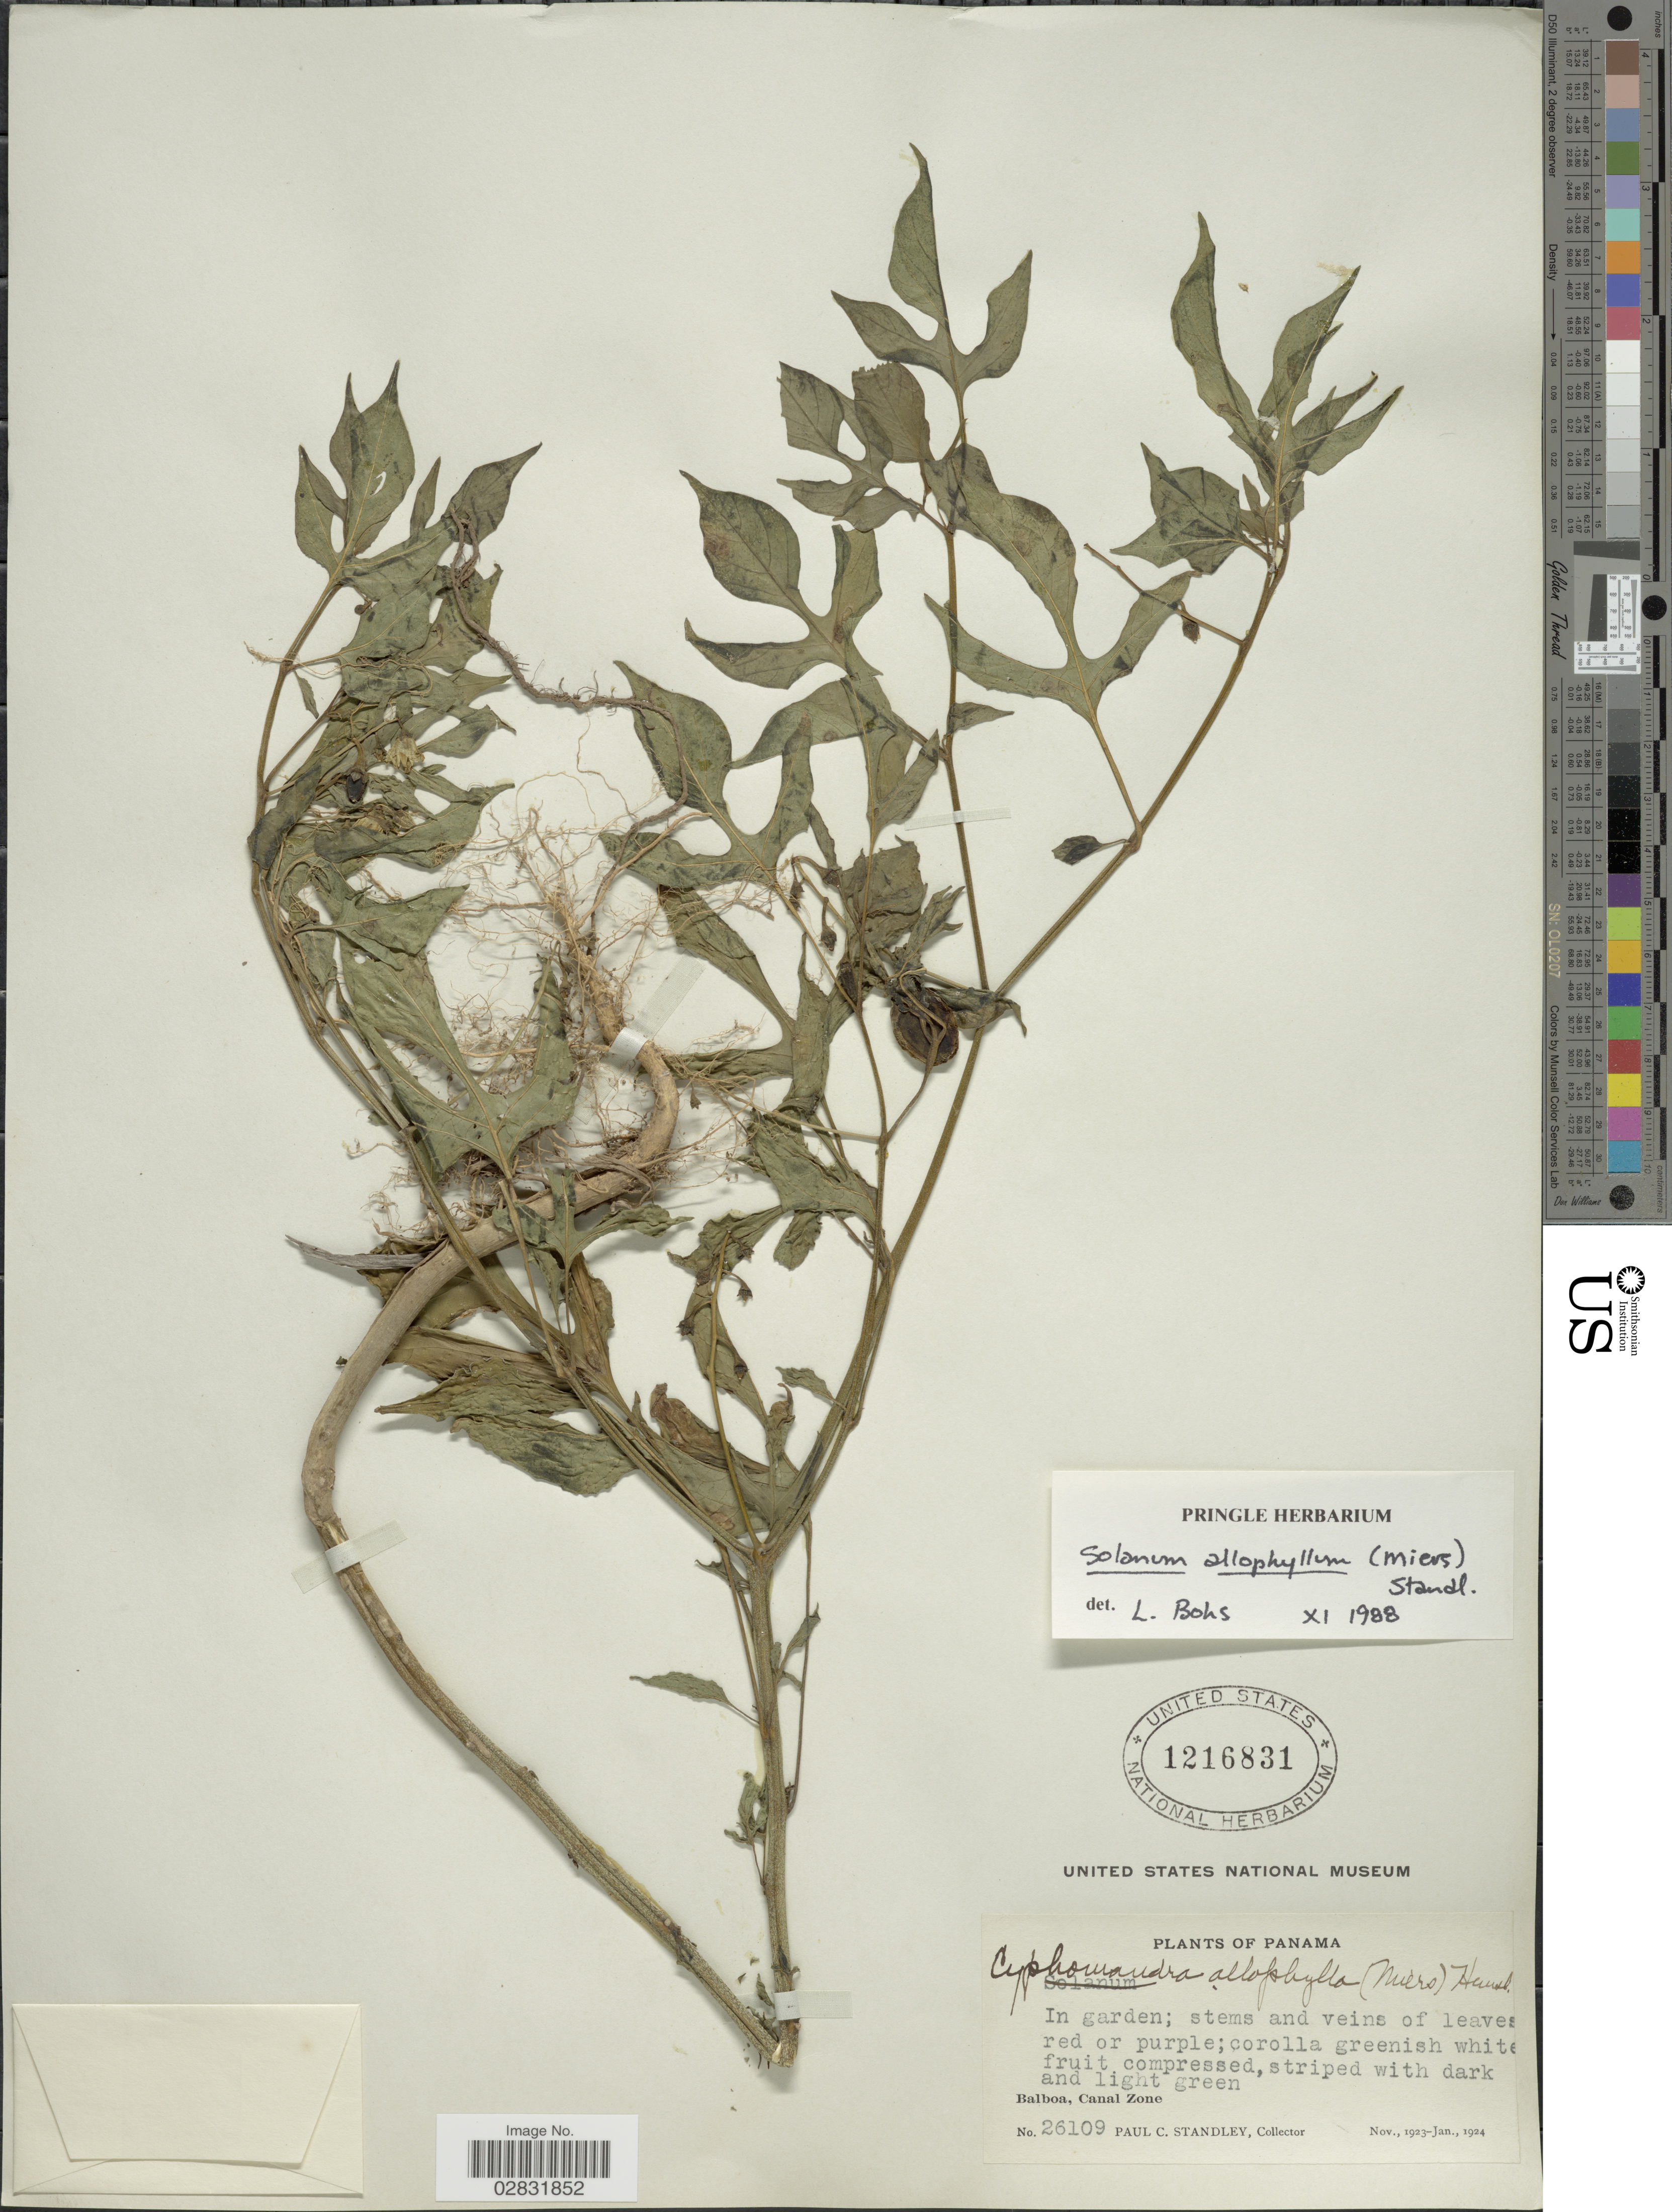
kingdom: Plantae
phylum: Tracheophyta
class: Magnoliopsida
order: Solanales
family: Solanaceae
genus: Solanum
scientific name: Solanum allophyllum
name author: (Miers) Sendtn.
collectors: P. C. Standley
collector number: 26109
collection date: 1923-11/1924-01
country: Panama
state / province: Colón / Panamá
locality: Balboa, Canal Zone.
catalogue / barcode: US 1216831